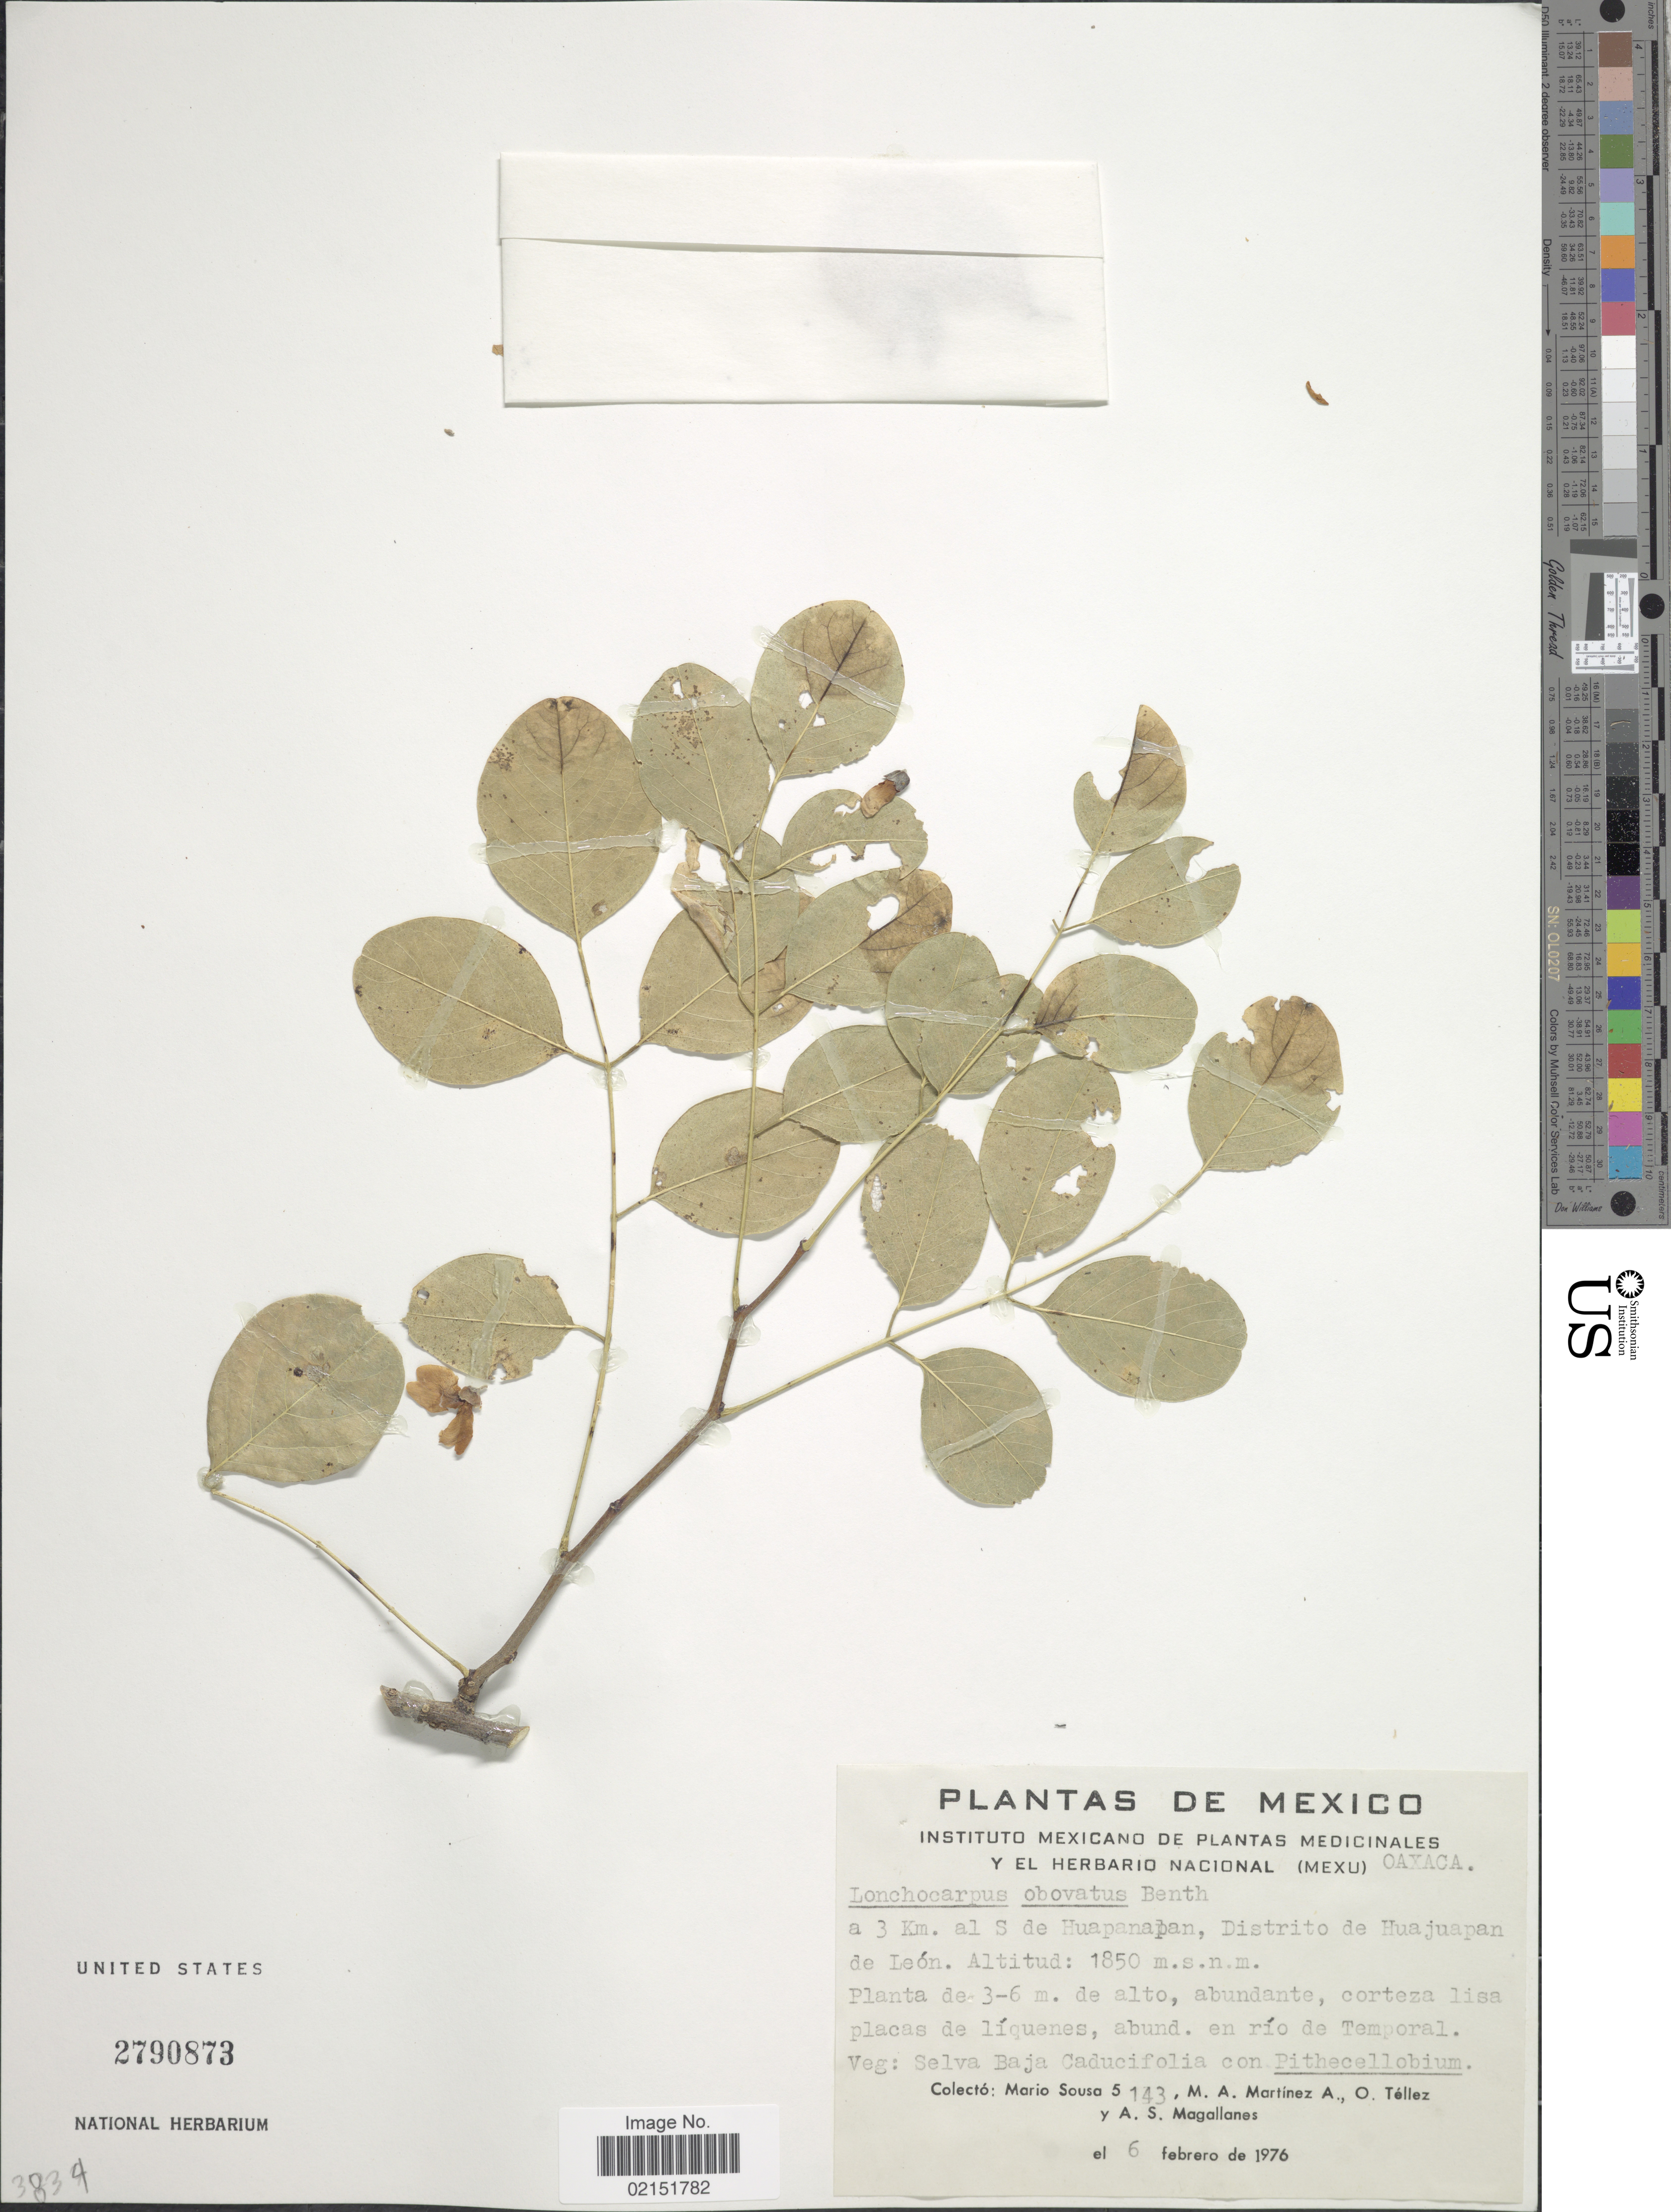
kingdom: Plantae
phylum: Tracheophyta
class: Magnoliopsida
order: Fabales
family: Fabaceae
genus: Lonchocarpus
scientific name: Lonchocarpus obovatus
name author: Benth.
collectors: M. Sousa S., M. Martínez, O. Tellez & A. Magallanes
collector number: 5143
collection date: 1976-02-06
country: Mexico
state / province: Oaxaca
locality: A 3 km. al S de Huapanapan, Distrito de Huajuapan de Leon, abund. en rio de Temporal., Veg: Selva Caducifolia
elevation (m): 1850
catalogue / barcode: US 2790873